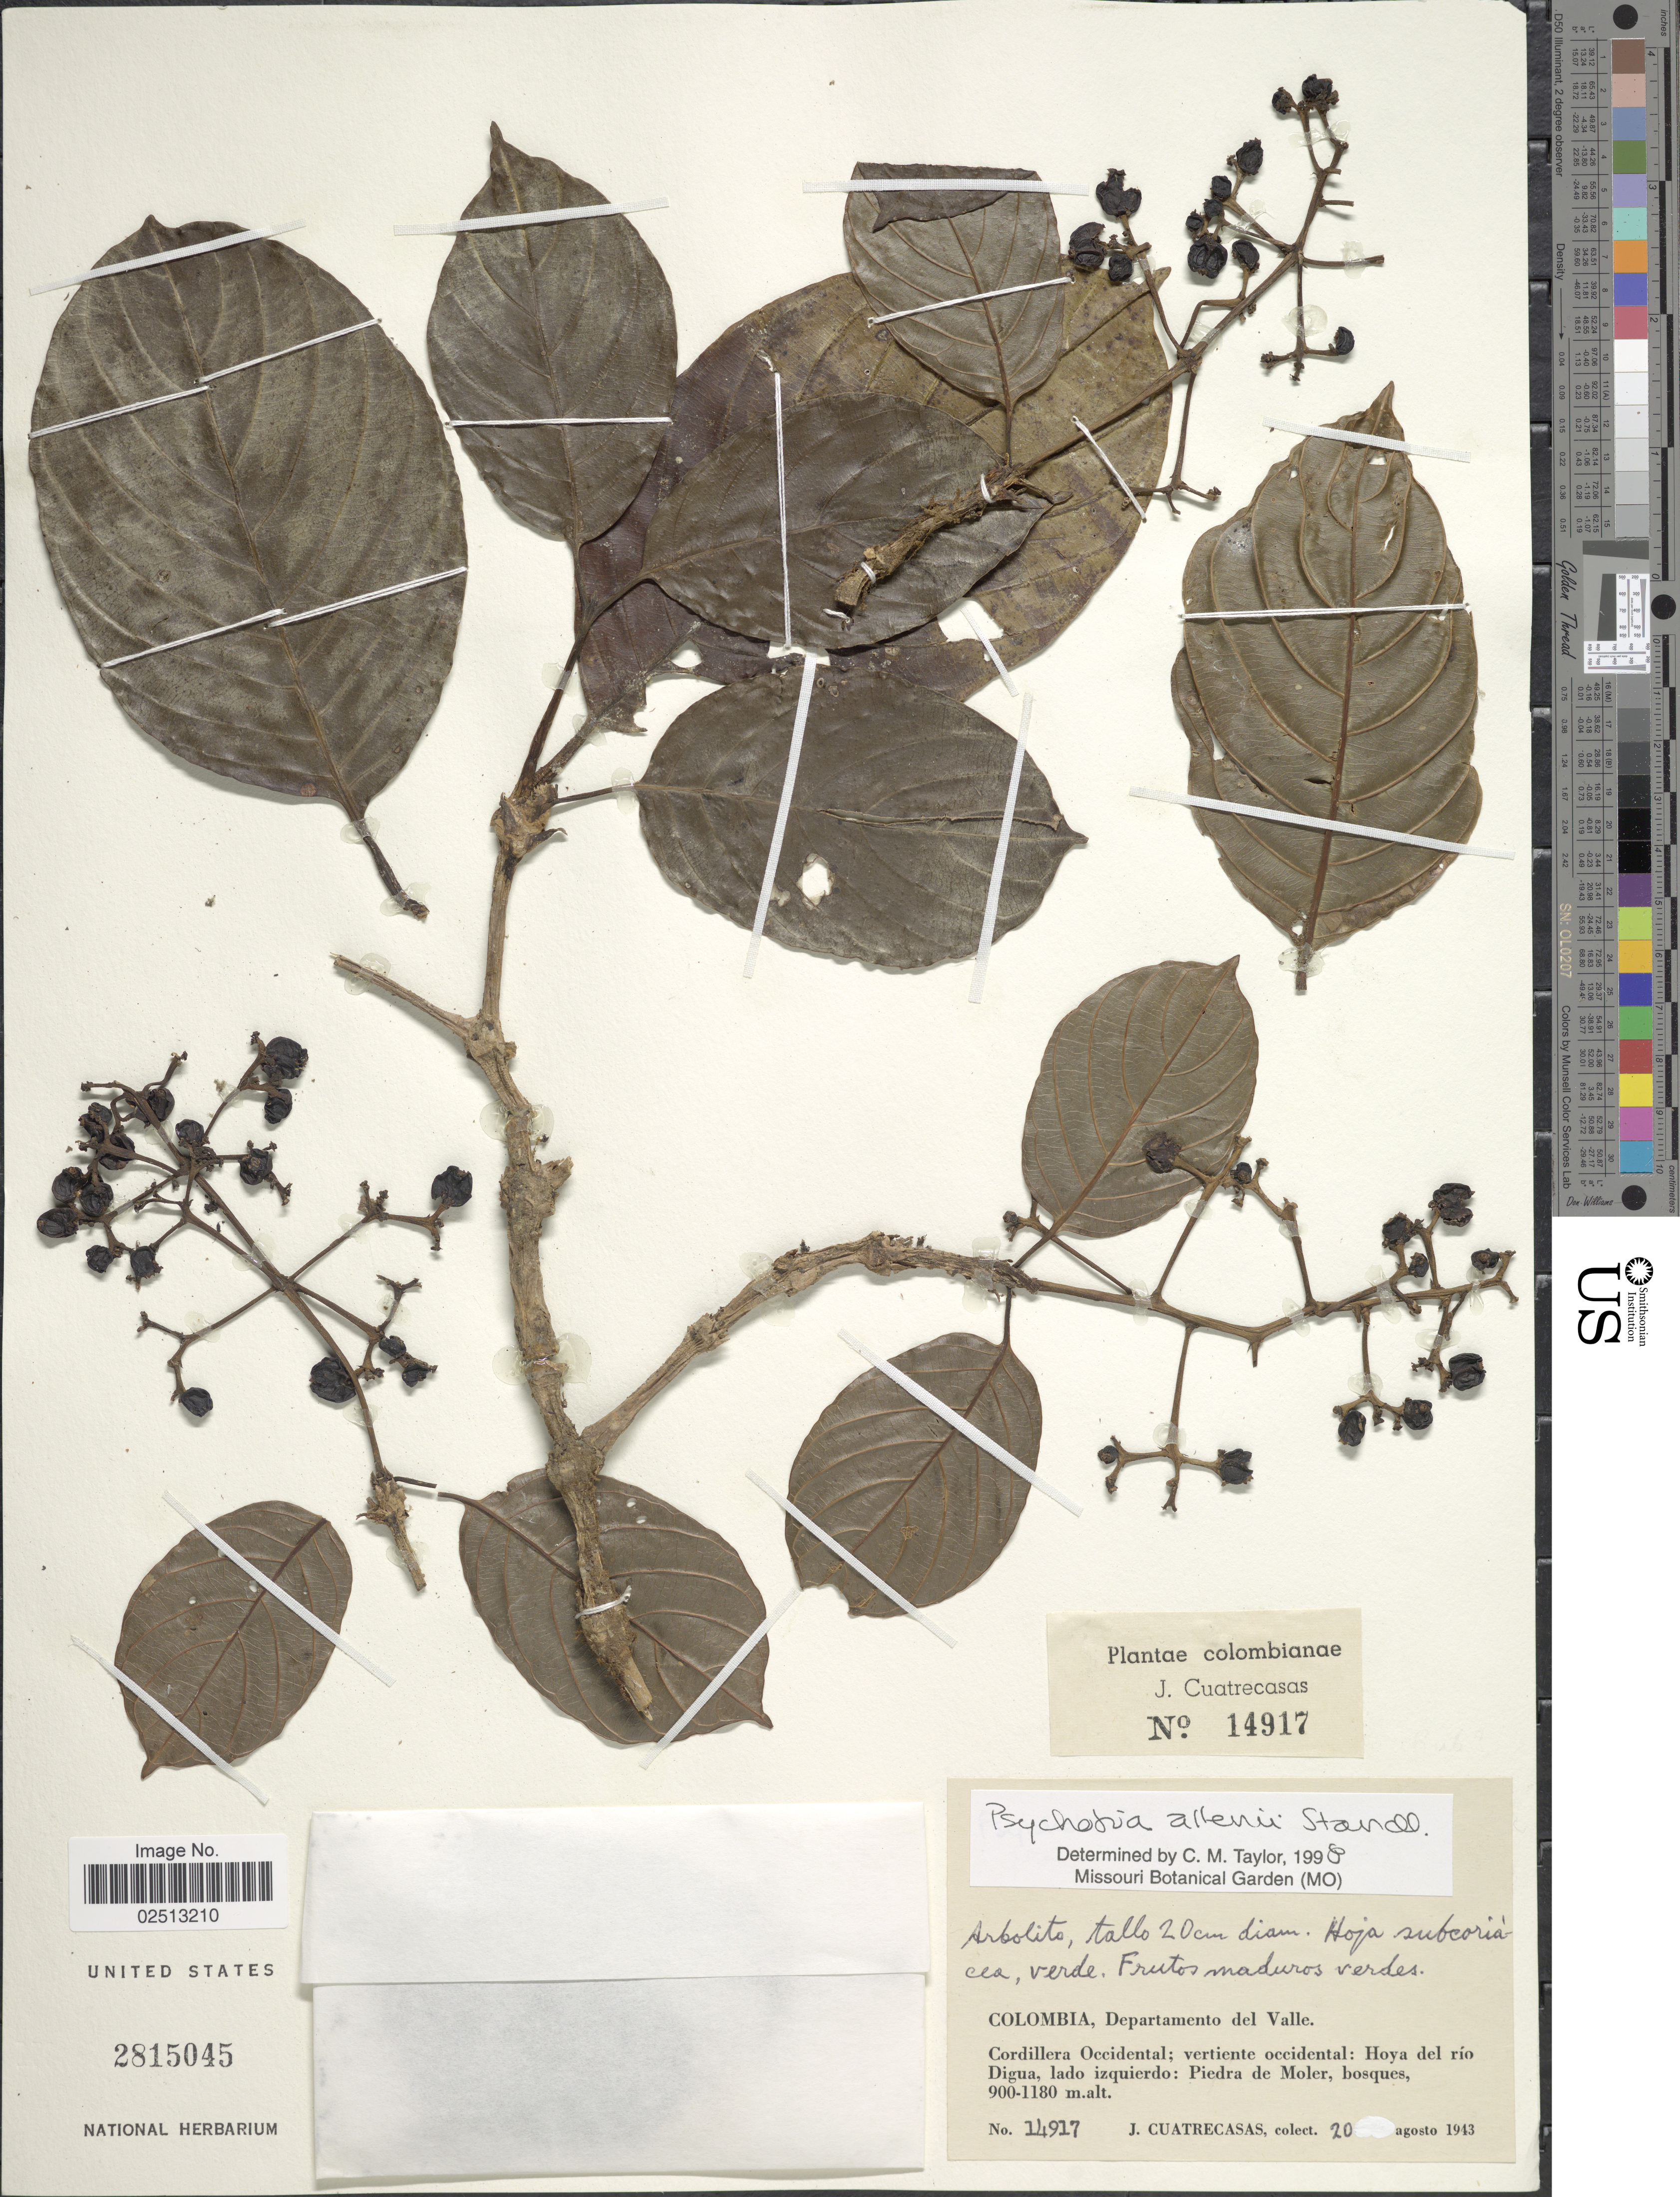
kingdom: Plantae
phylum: Tracheophyta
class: Magnoliopsida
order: Gentianales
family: Rubiaceae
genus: Psychotria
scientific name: Psychotria allenii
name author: Standl. in Woodson & Schery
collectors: J. Cuatrecasas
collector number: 14917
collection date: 1943-08-20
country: Colombia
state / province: Valle del Cauca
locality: Colombia, Departamento del Valle. Cordillera Occidental; vertiente occidental: Hoya del rio Digua, lado izquierdo; Piedra de Moler, bosques.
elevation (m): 900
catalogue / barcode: US 2815045